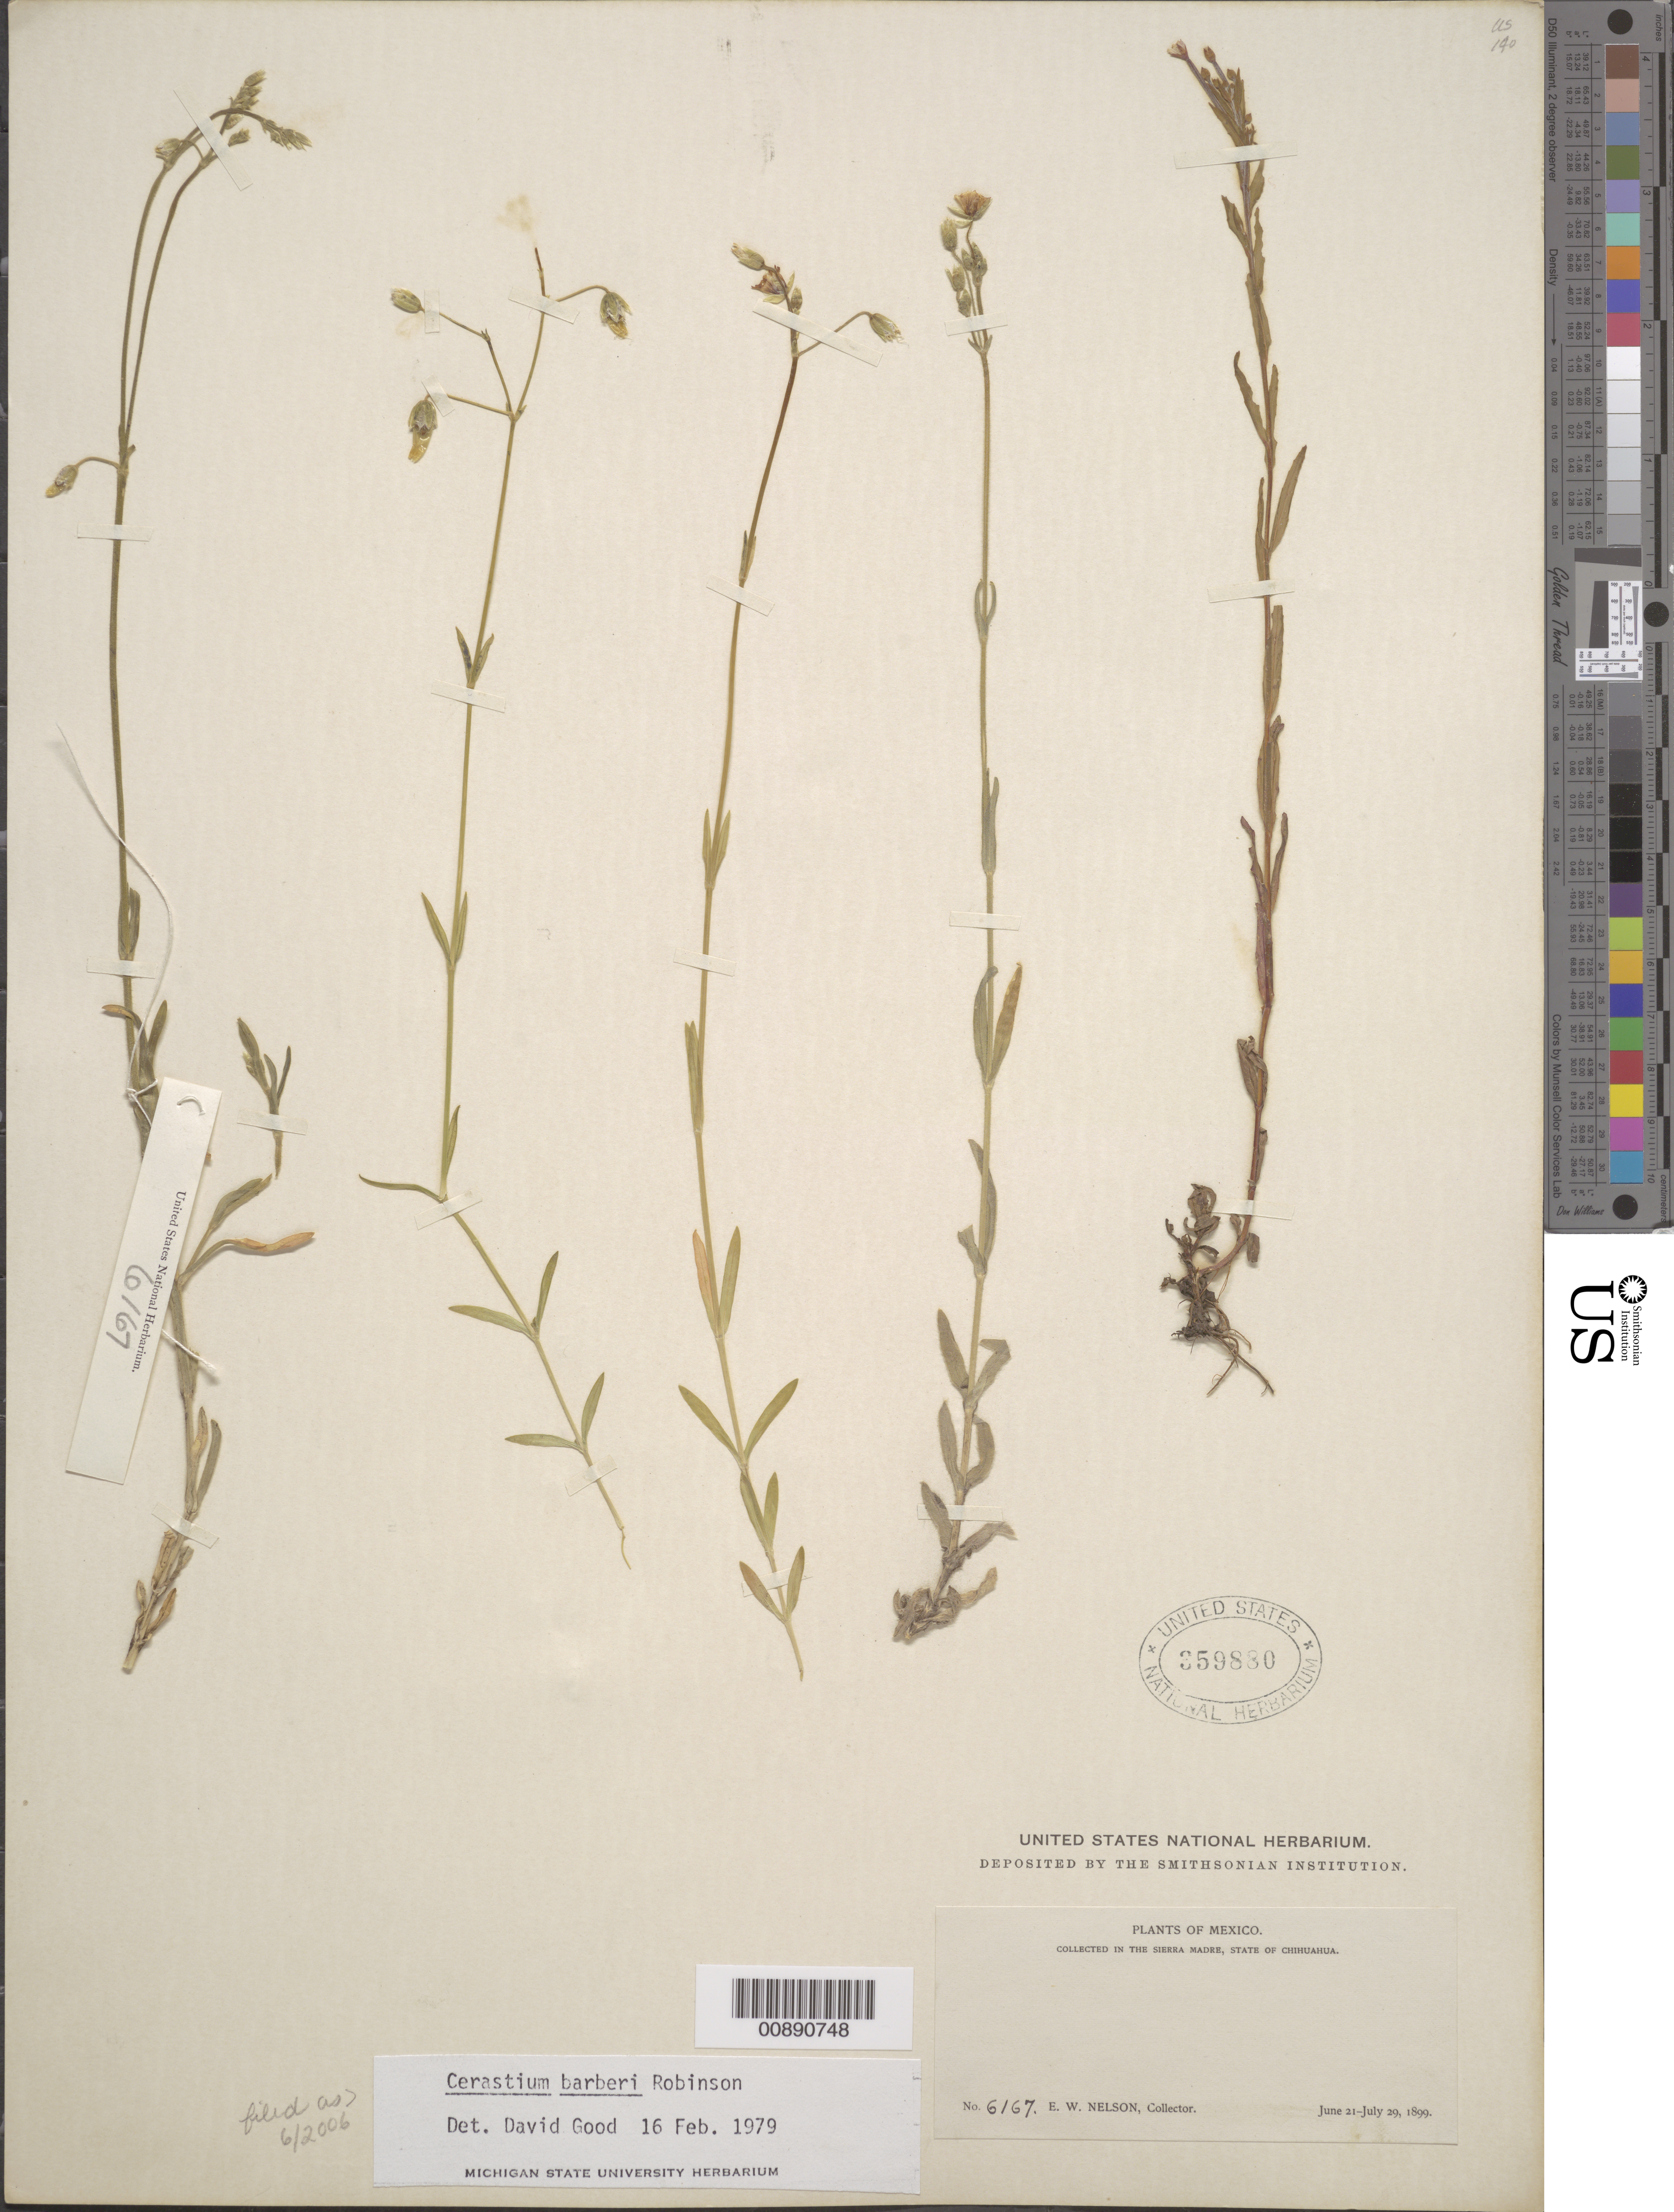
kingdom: Plantae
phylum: Tracheophyta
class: Magnoliopsida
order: Caryophyllales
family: Caryophyllaceae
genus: Cerastium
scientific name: Cerastium barberi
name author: B.L. Rob.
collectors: E. W. Nelson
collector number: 6167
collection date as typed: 21 Jun 1899 to 29 Jul 1899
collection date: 1899-06-21/1899-07-29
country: Mexico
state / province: Chihuahua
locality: Sierra Madre, Chihuahua.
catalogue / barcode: US 359880